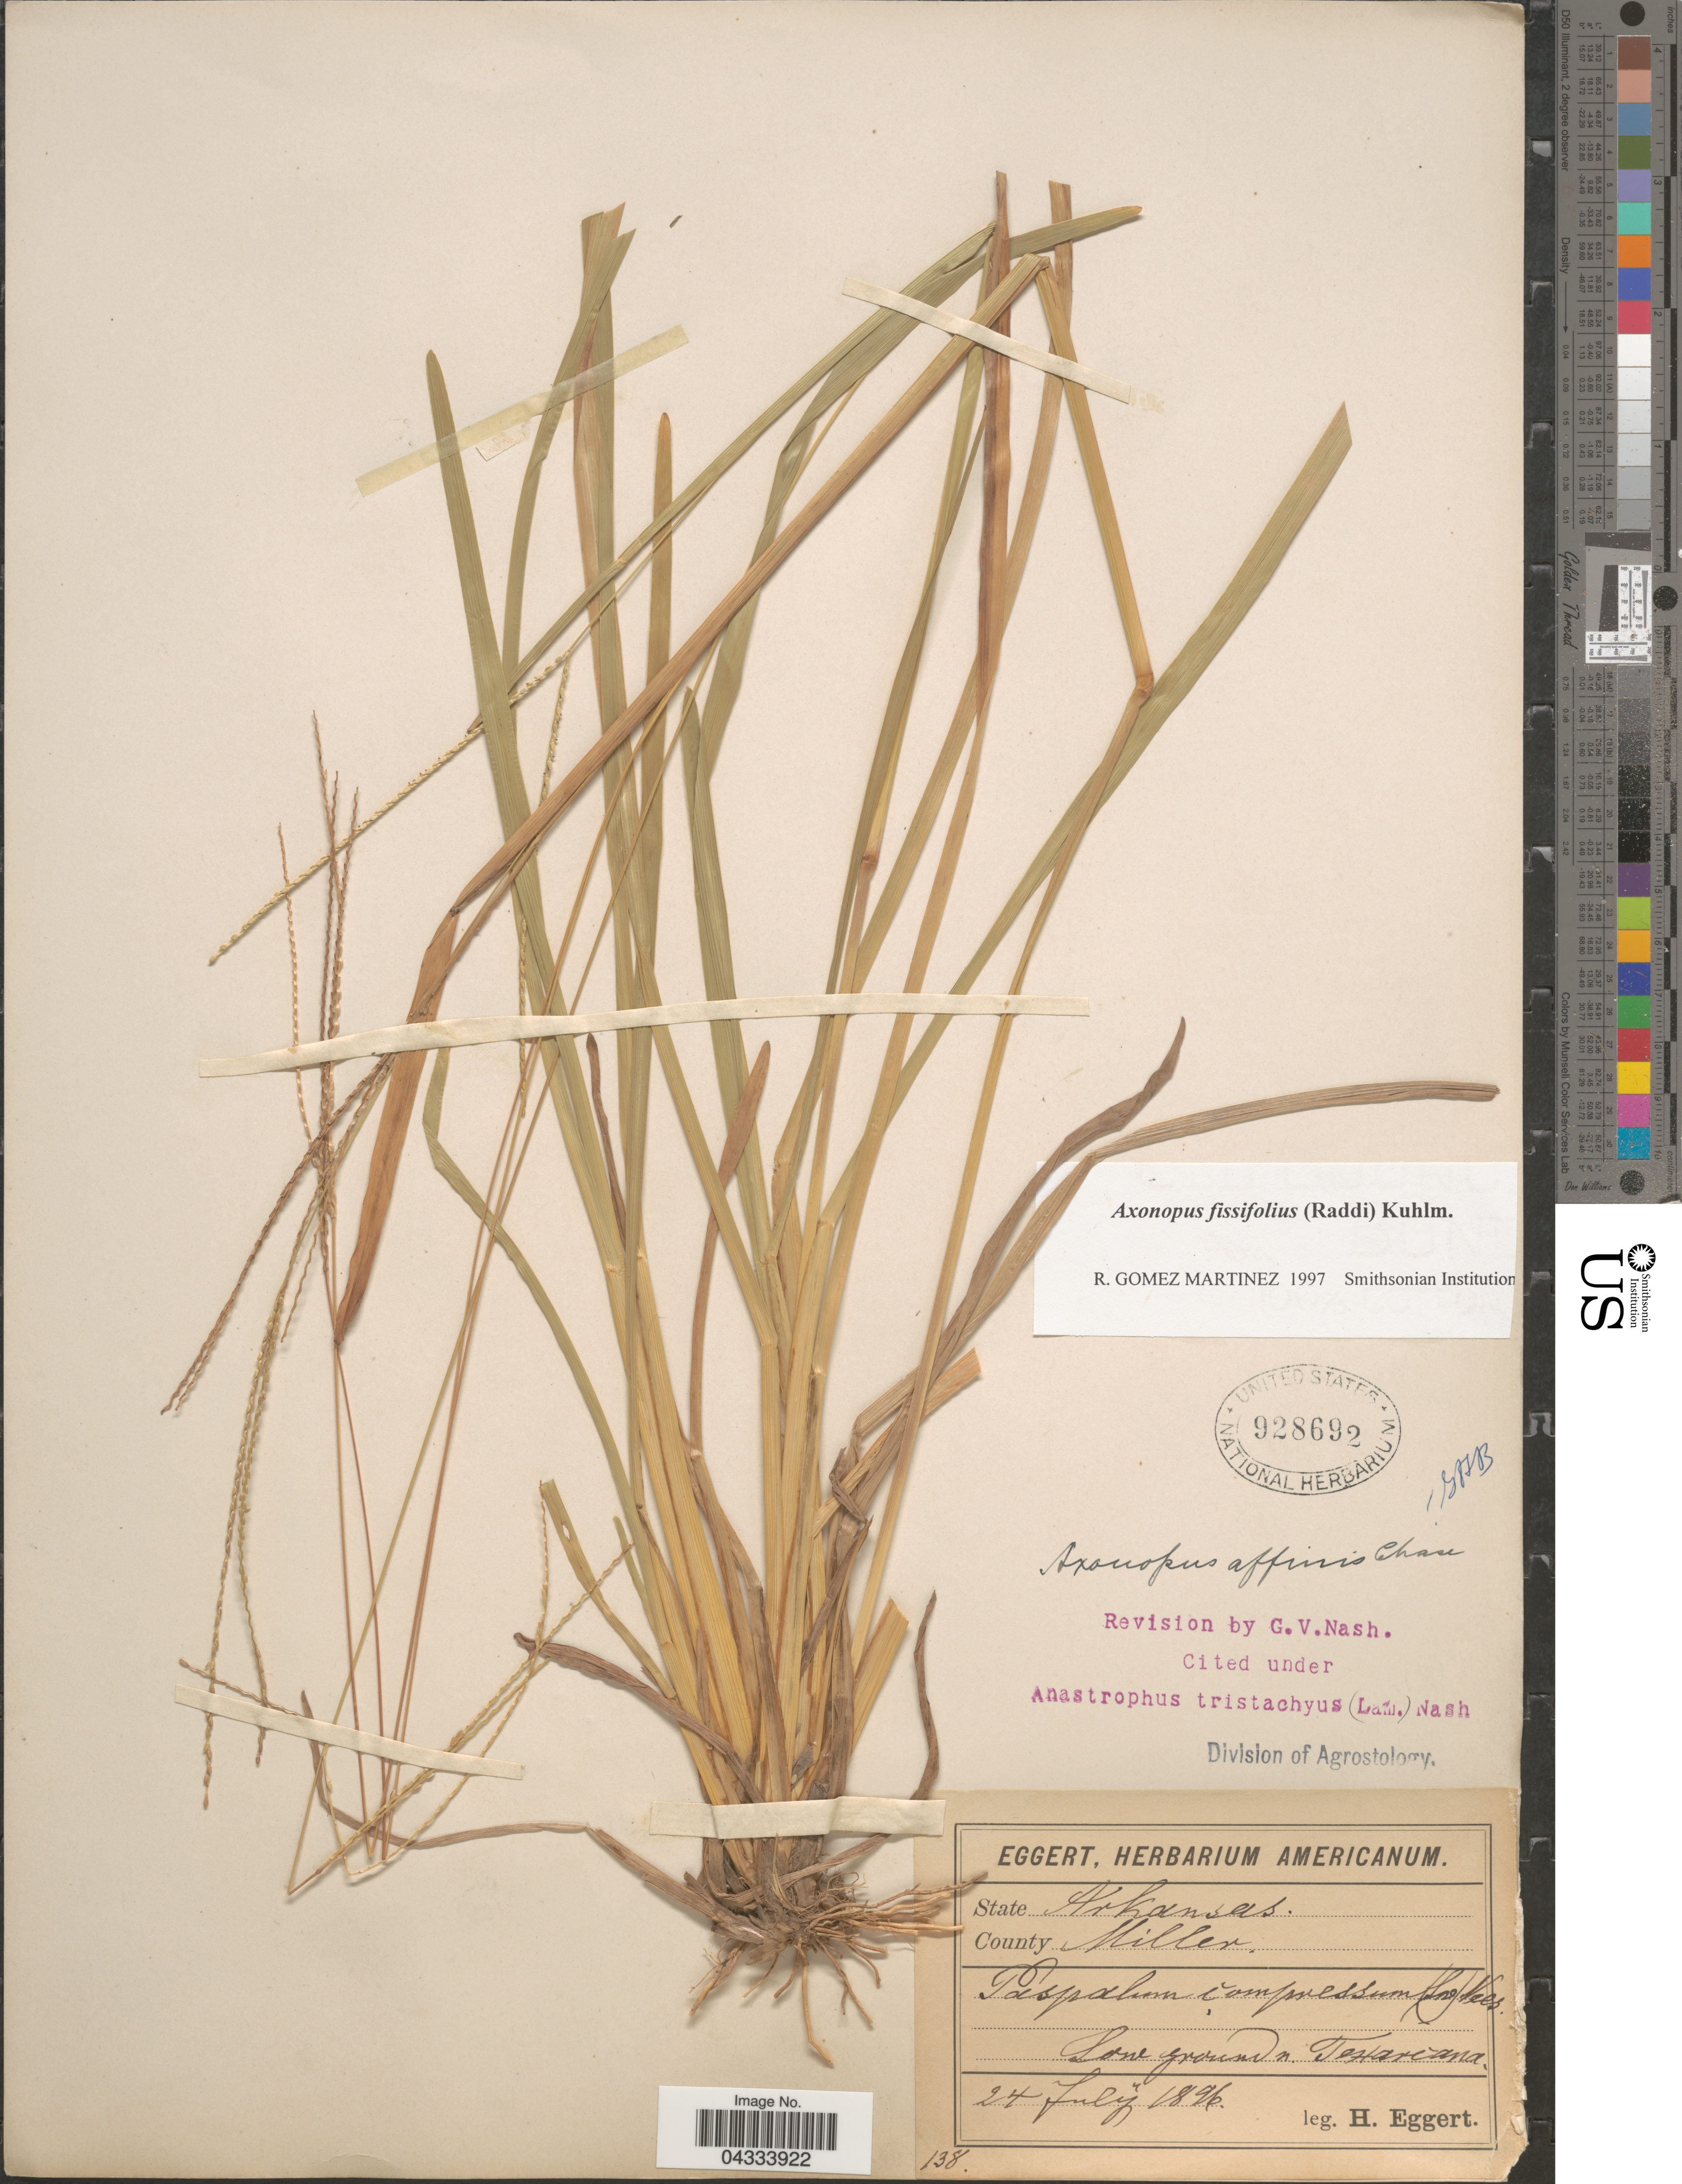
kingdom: Plantae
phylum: Tracheophyta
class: Liliopsida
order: Poales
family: Poaceae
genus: Axonopus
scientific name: Axonopus fissifolius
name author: (Raddi) Kuhlm.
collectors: H. Eggert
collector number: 138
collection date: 1896-07-24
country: United States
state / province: Arkansas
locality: County Miller. Low ground n. Texarcana.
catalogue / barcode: US 928692